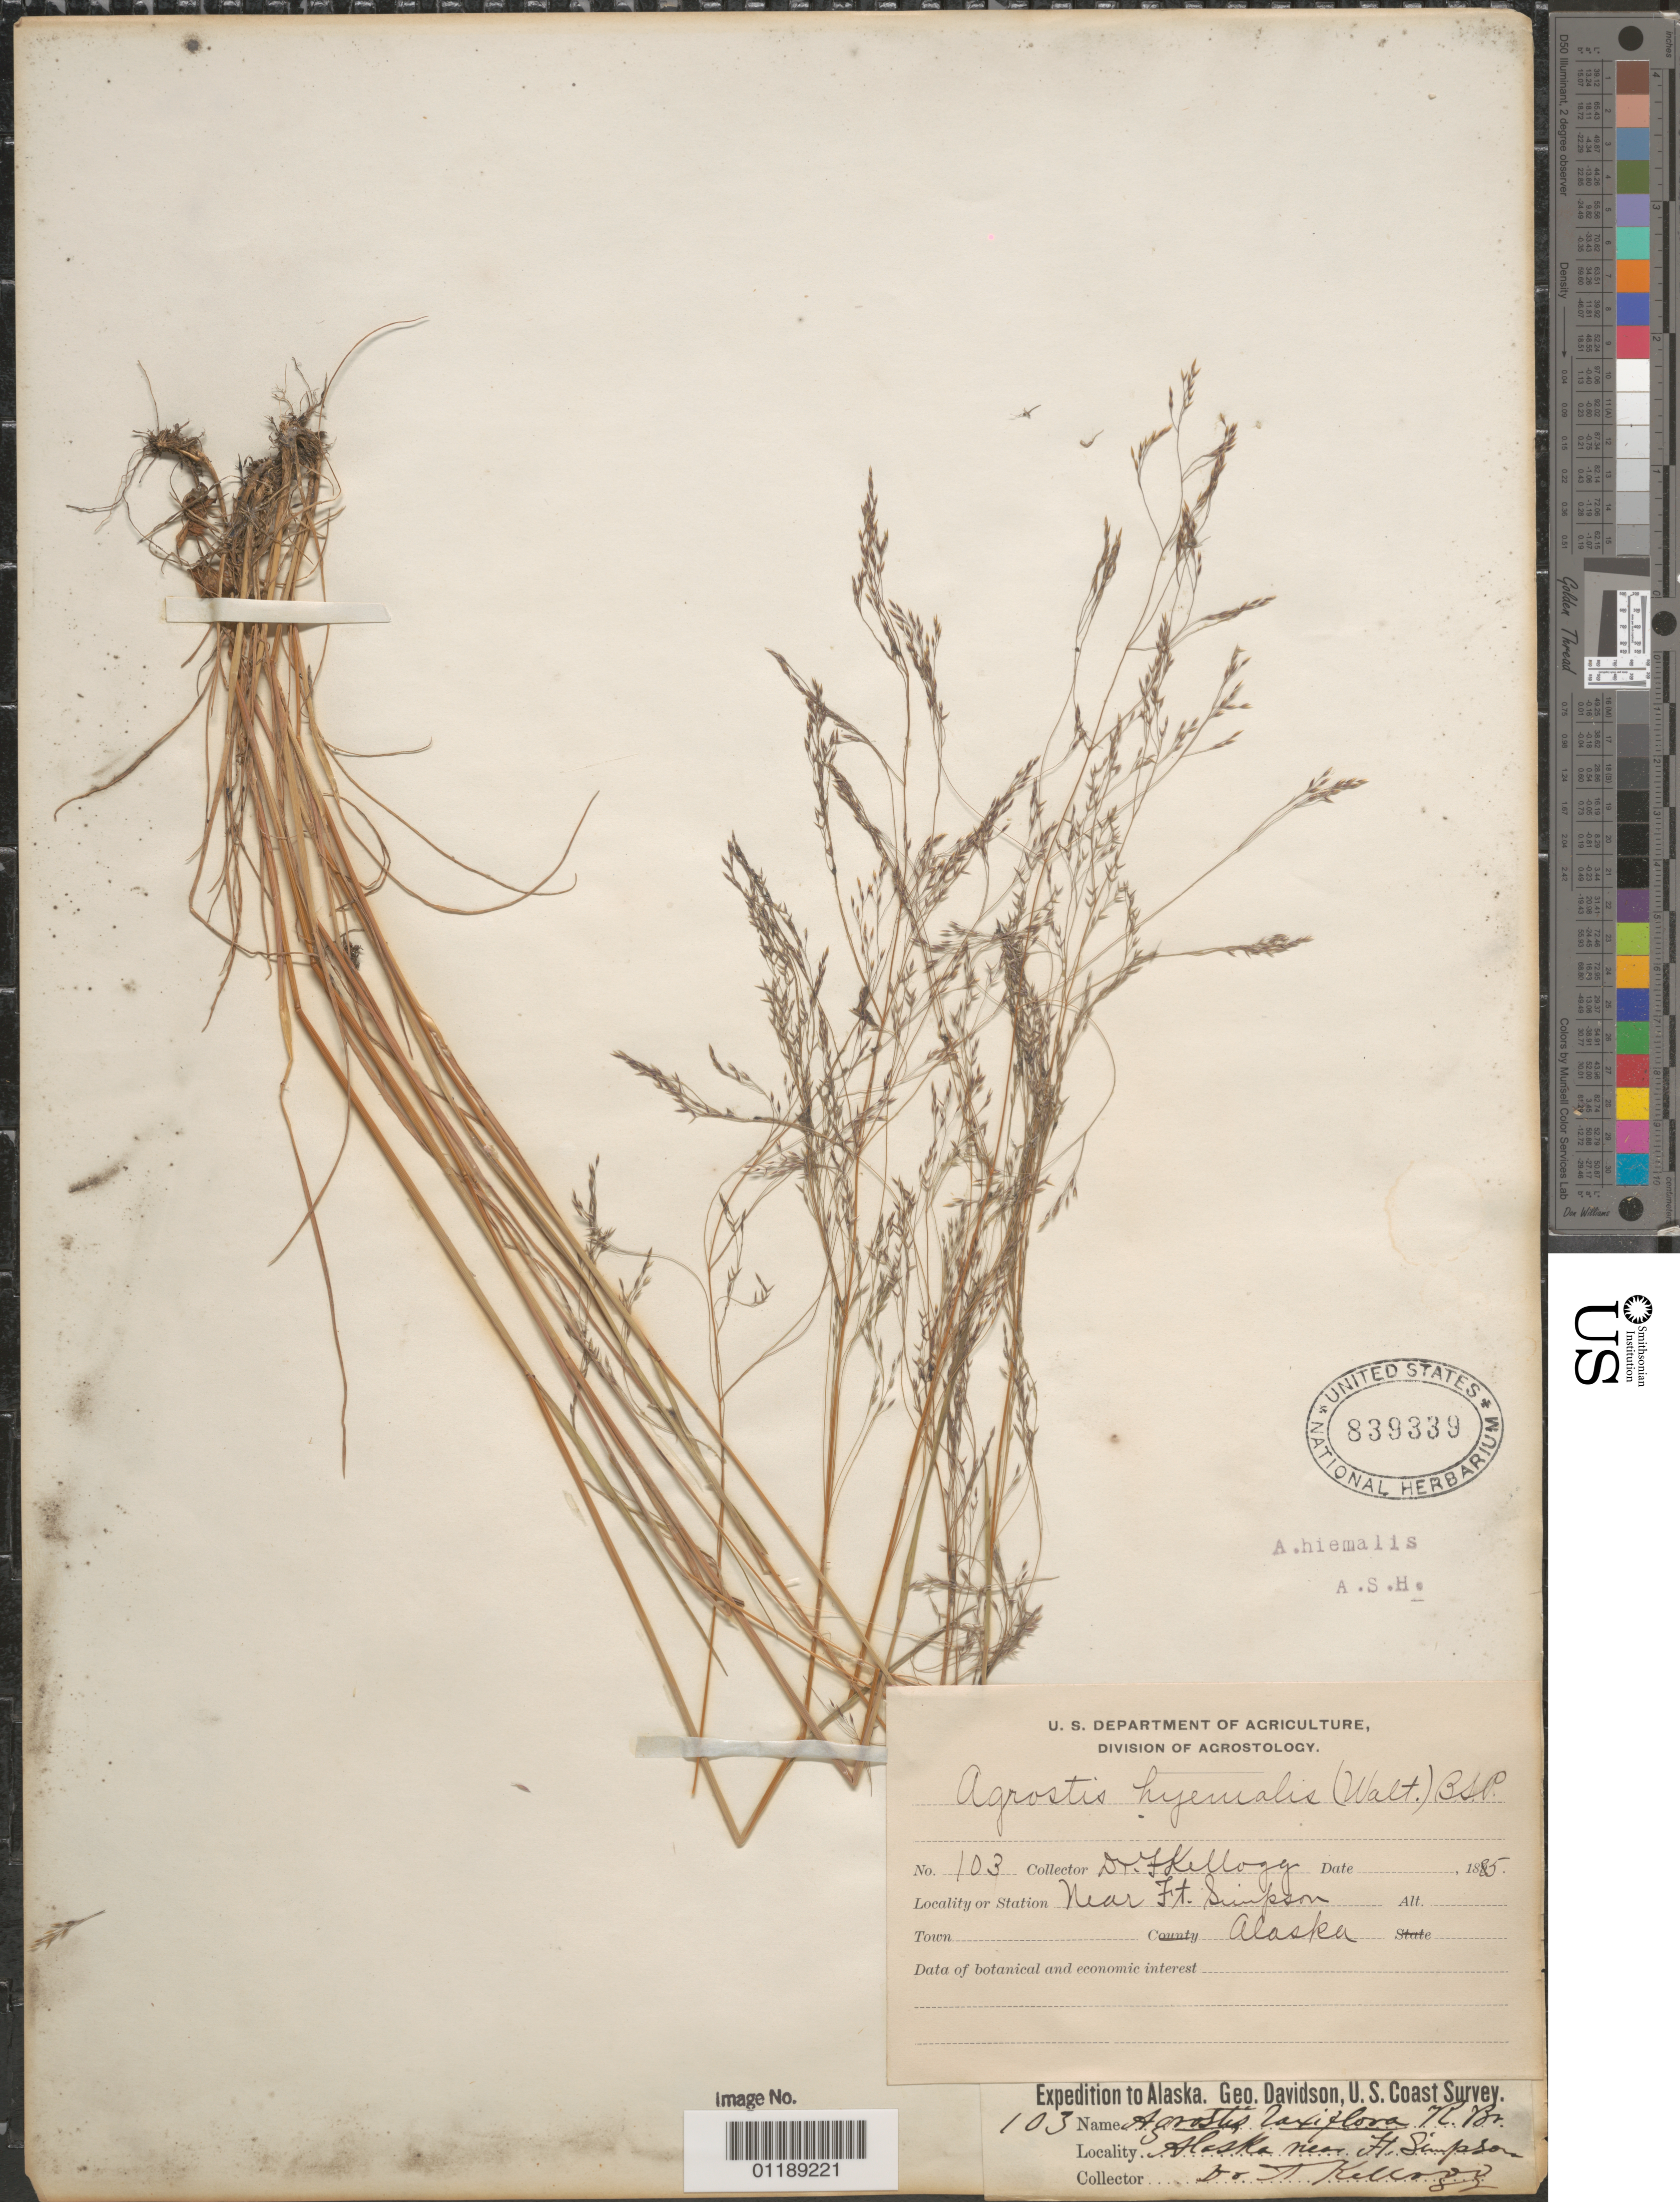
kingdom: Plantae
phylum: Tracheophyta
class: Liliopsida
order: Poales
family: Poaceae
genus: Agrostis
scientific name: Agrostis hiemalis (Walter) Britton et al., orth. var.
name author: (Walter) Britton et al.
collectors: A. Kellogg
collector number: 103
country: United States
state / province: Alaska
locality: Ft. Simpson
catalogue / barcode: US 839339